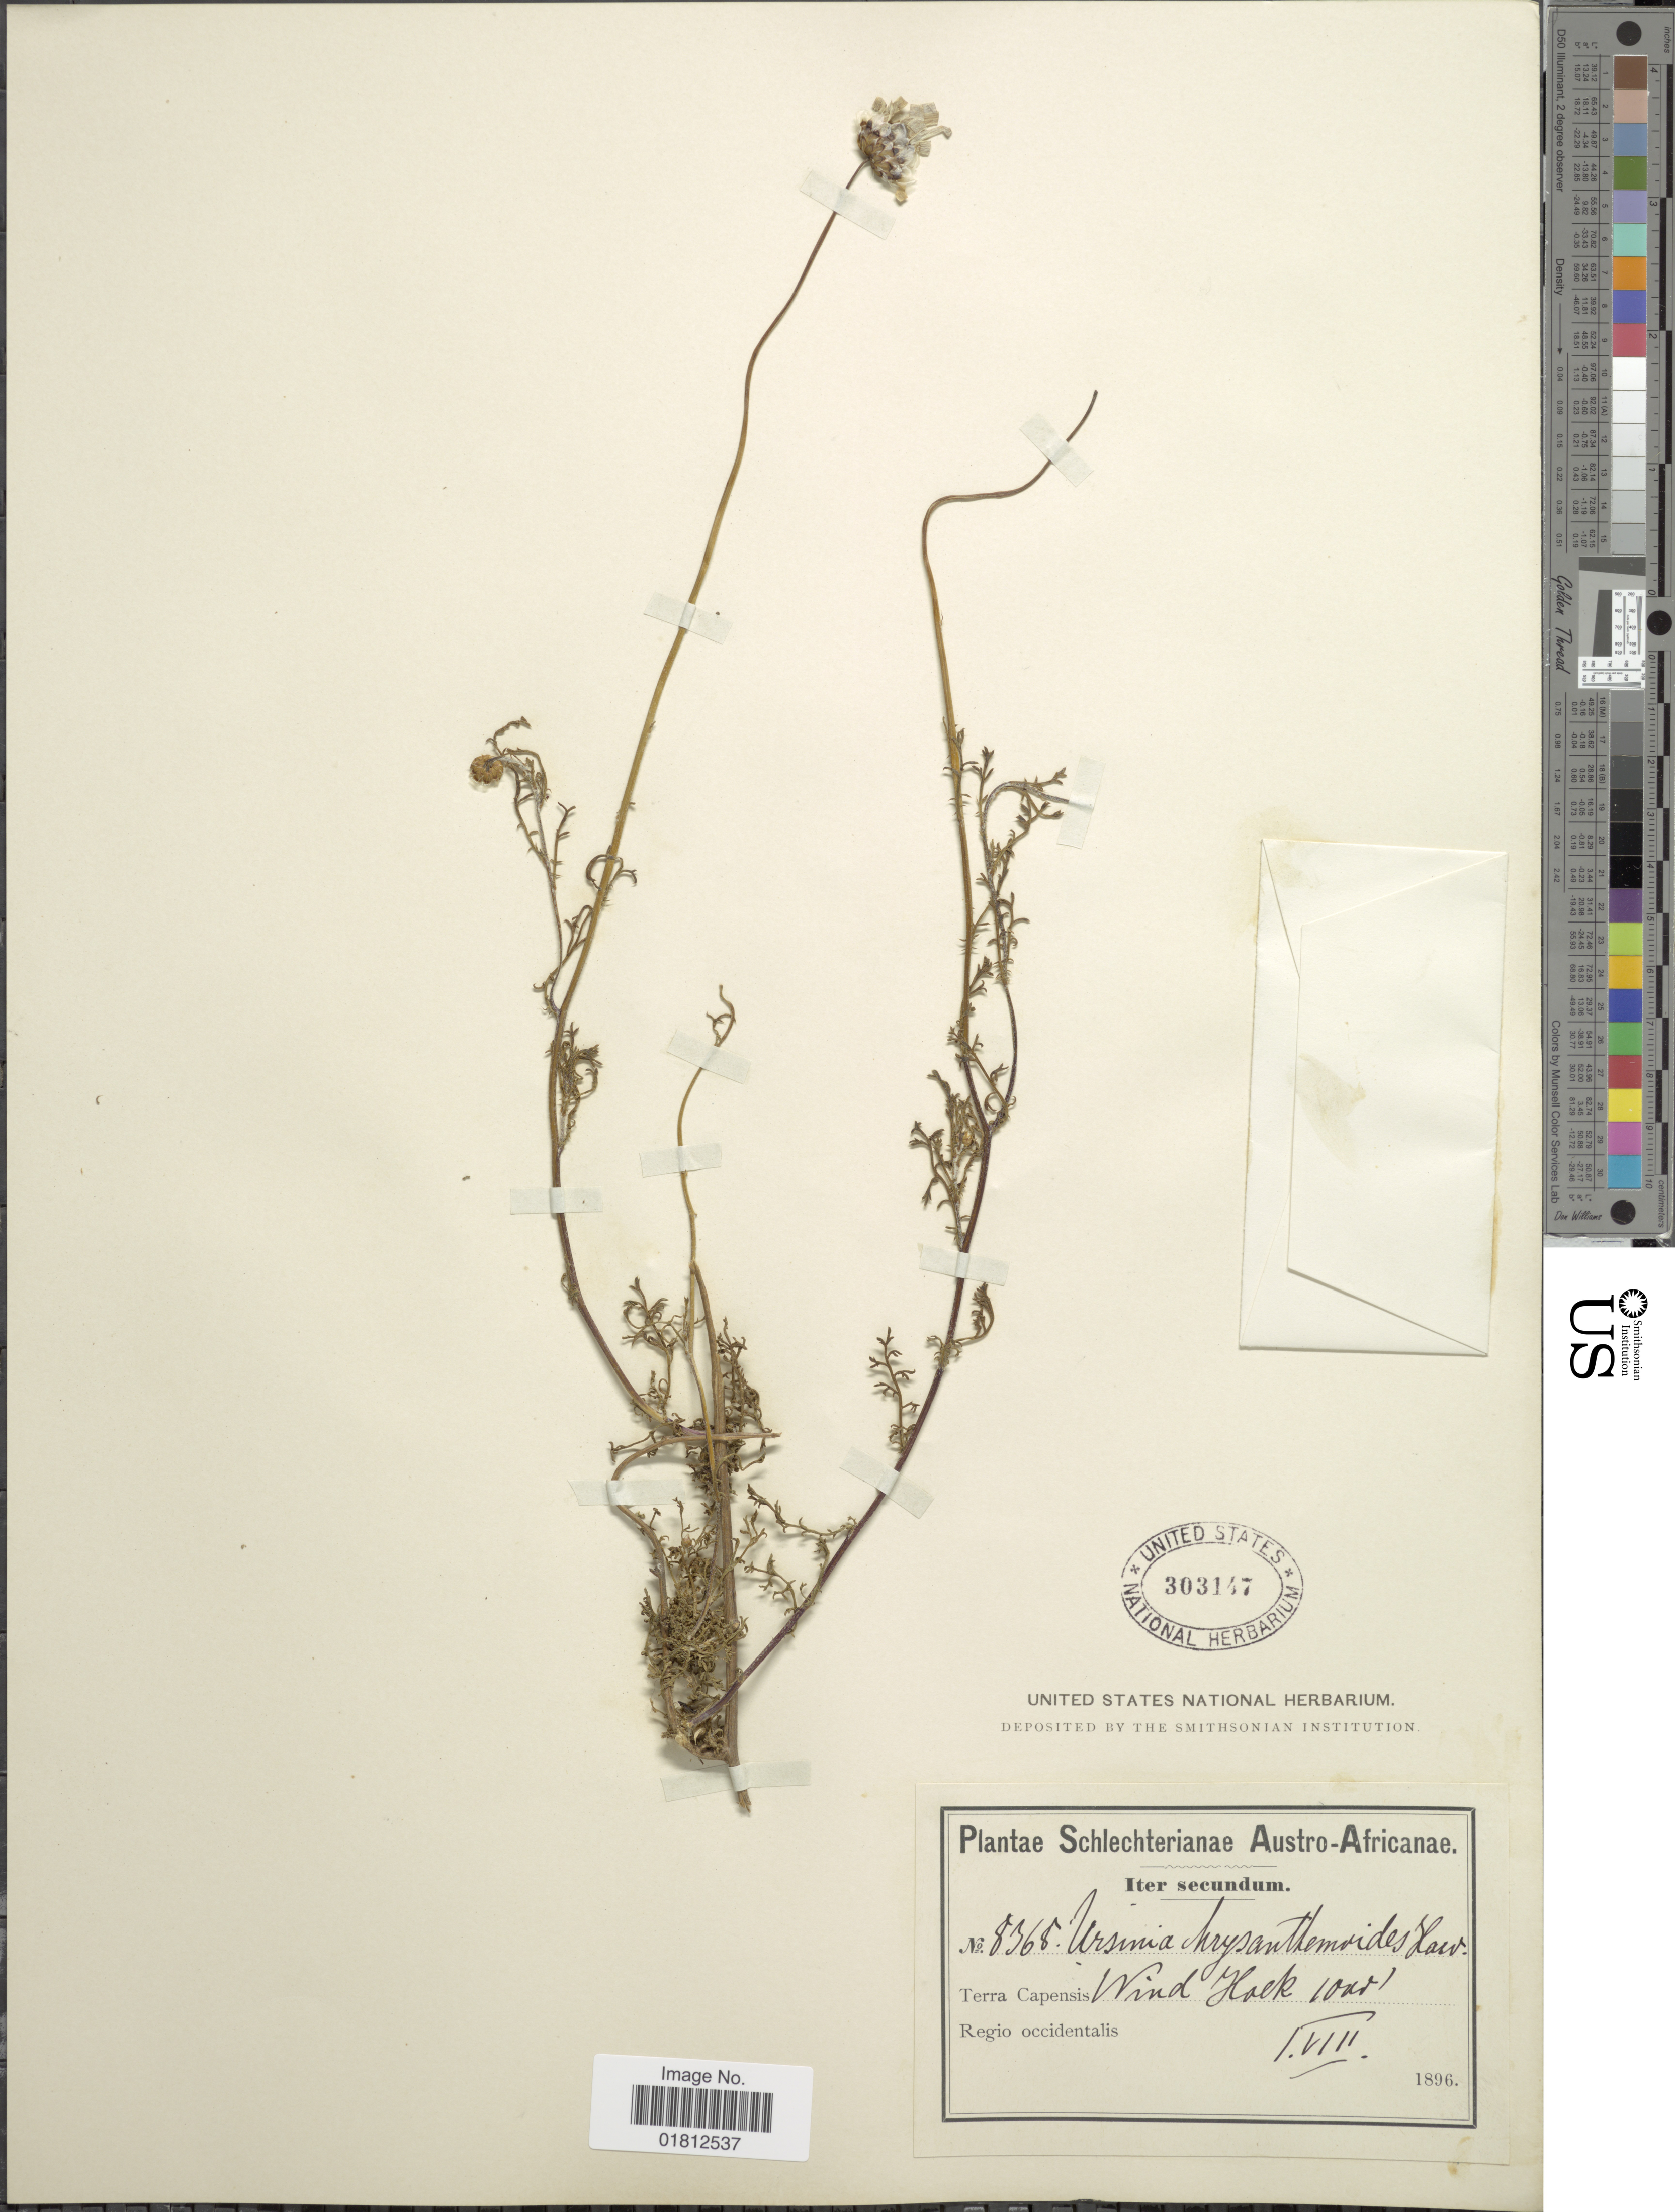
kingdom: Plantae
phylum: Tracheophyta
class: Magnoliopsida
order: Asterales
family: Asteraceae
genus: Ursinia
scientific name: Ursinia chrysanthemoides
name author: (Less.) Harv.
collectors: Schlechter, --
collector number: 8368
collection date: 1896-08-01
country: South Africa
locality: Austro-Africanae, Terra Capensis, Wind Hoek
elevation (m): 305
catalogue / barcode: US 303147